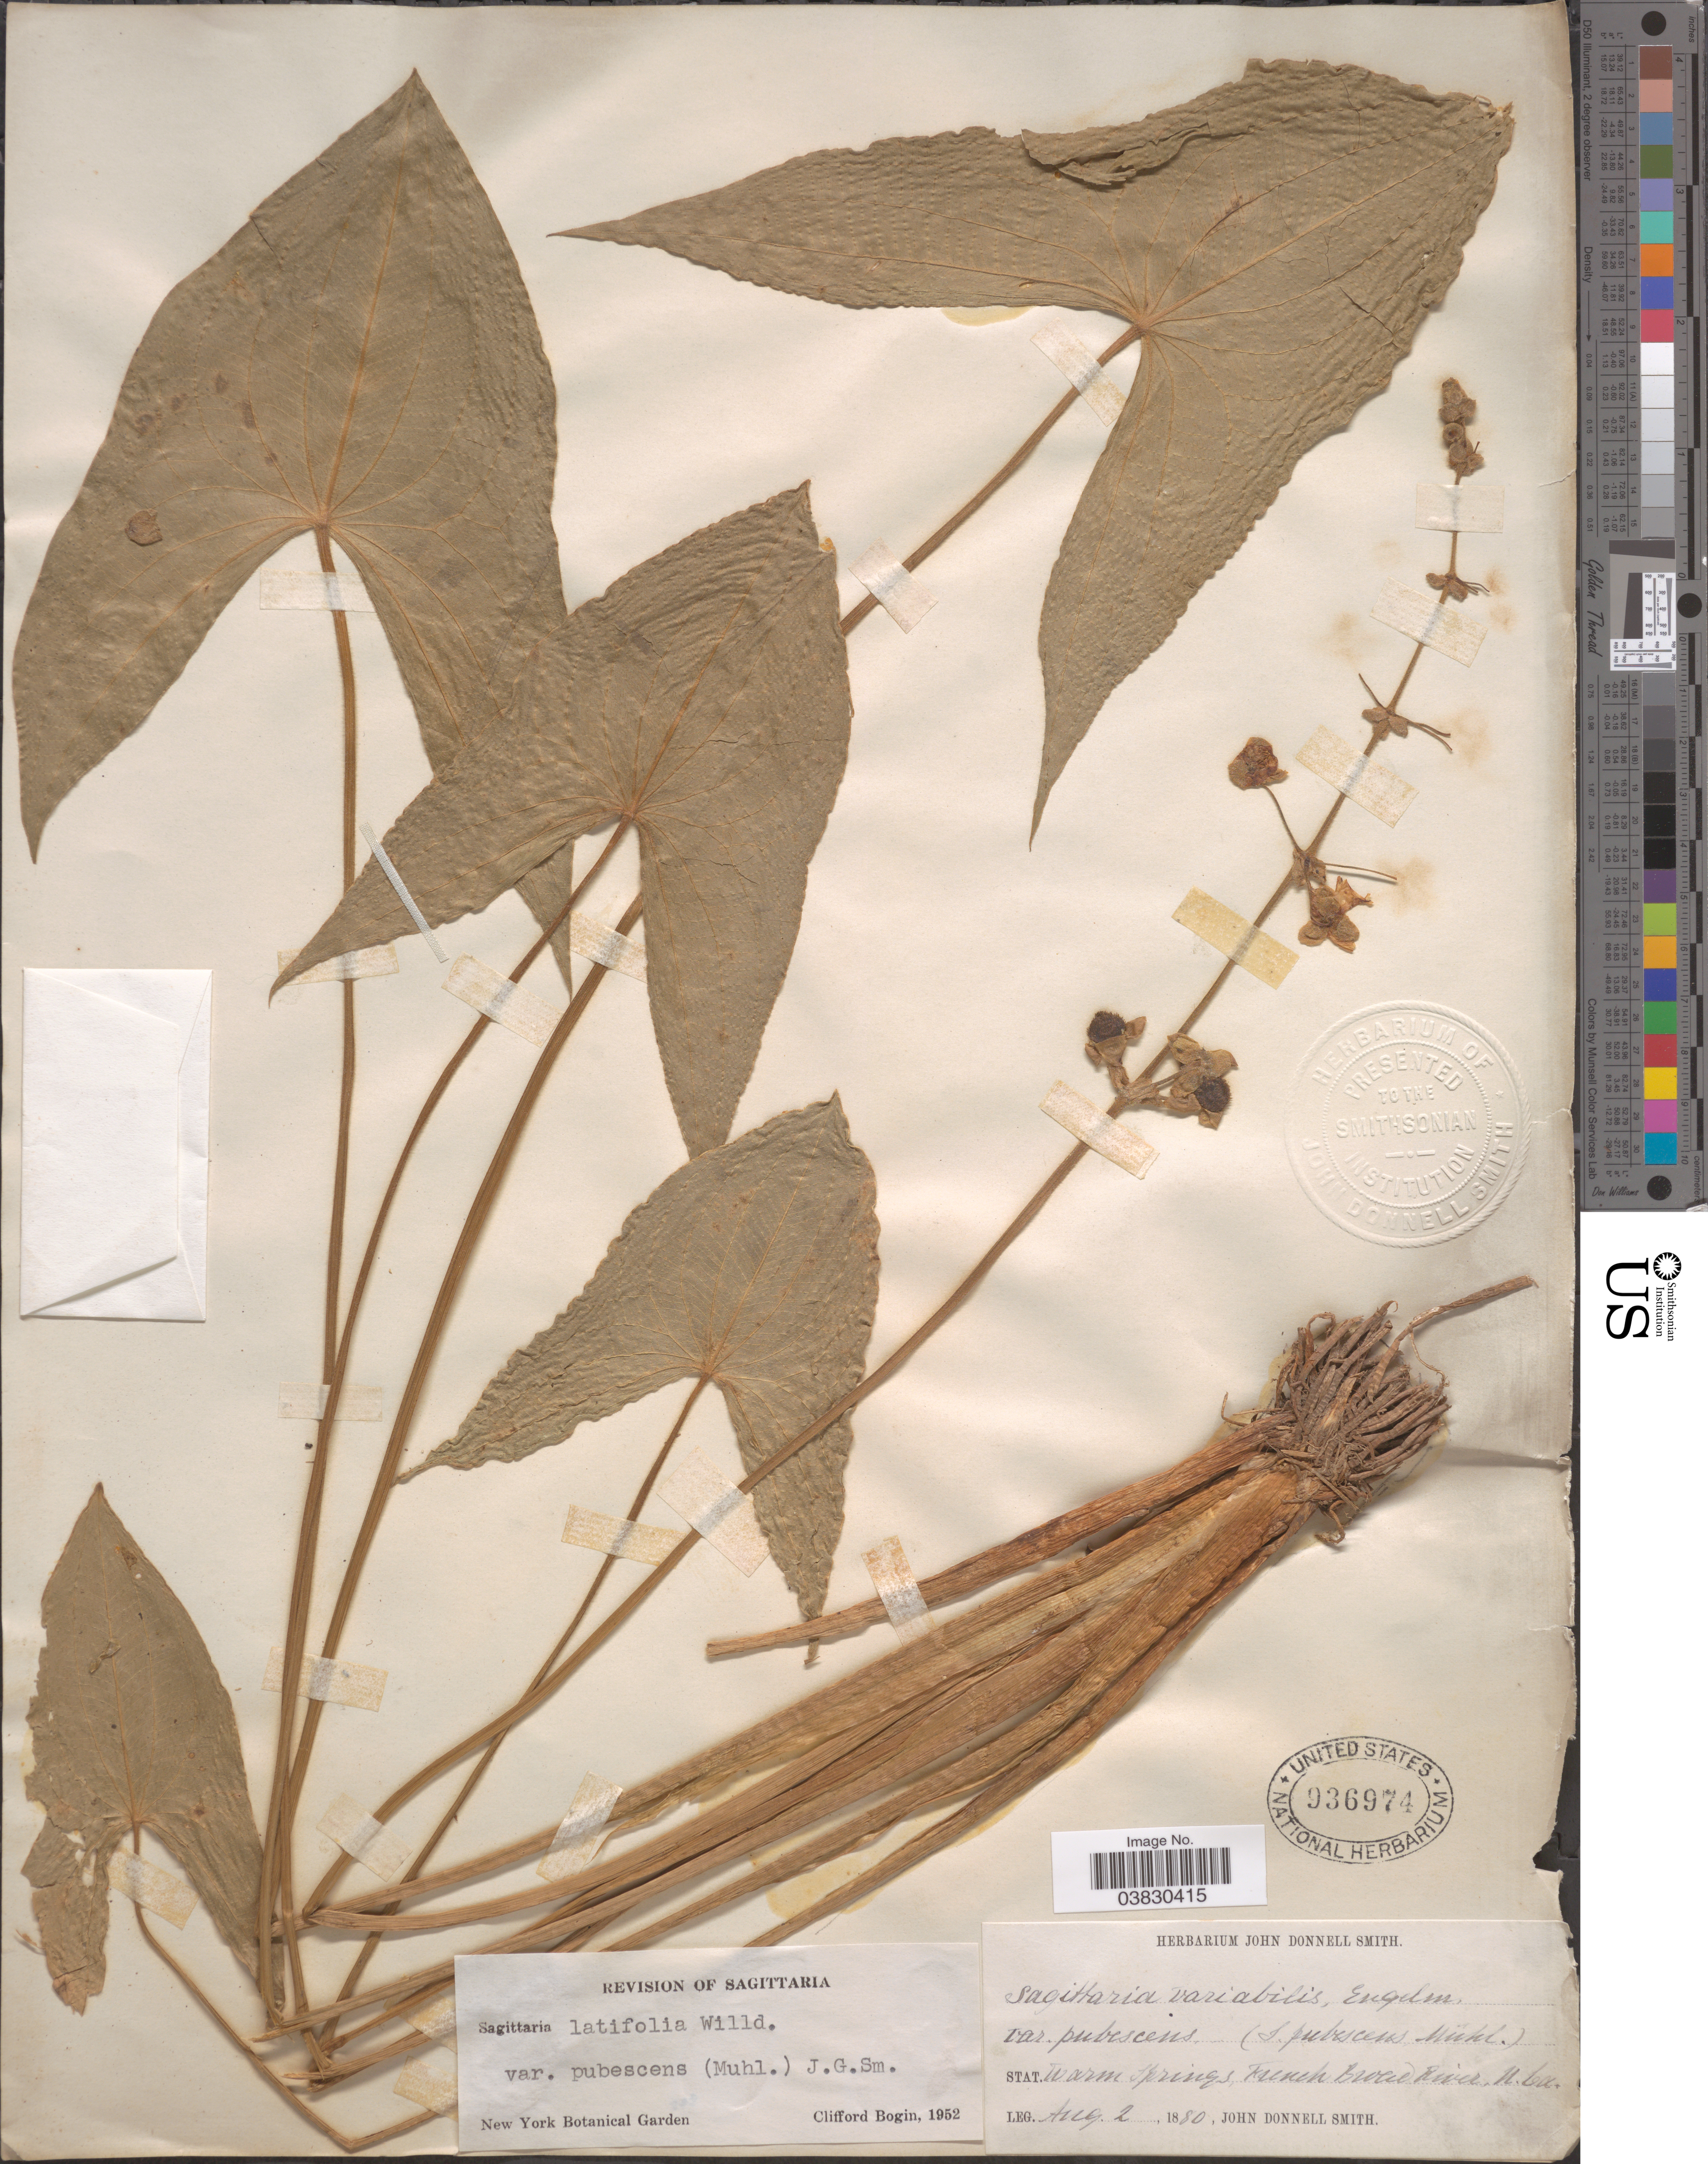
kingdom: Plantae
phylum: Tracheophyta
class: Liliopsida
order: Alismatales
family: Alismataceae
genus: Sagittaria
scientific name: Sagittaria latifolia var. pubescens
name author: (Muhl.) J.G. Sm.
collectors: J. Donnell Smith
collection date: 1880-08-02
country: United States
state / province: North Carolina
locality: Stat. Warm Springs, French Broad River.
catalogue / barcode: US 936974